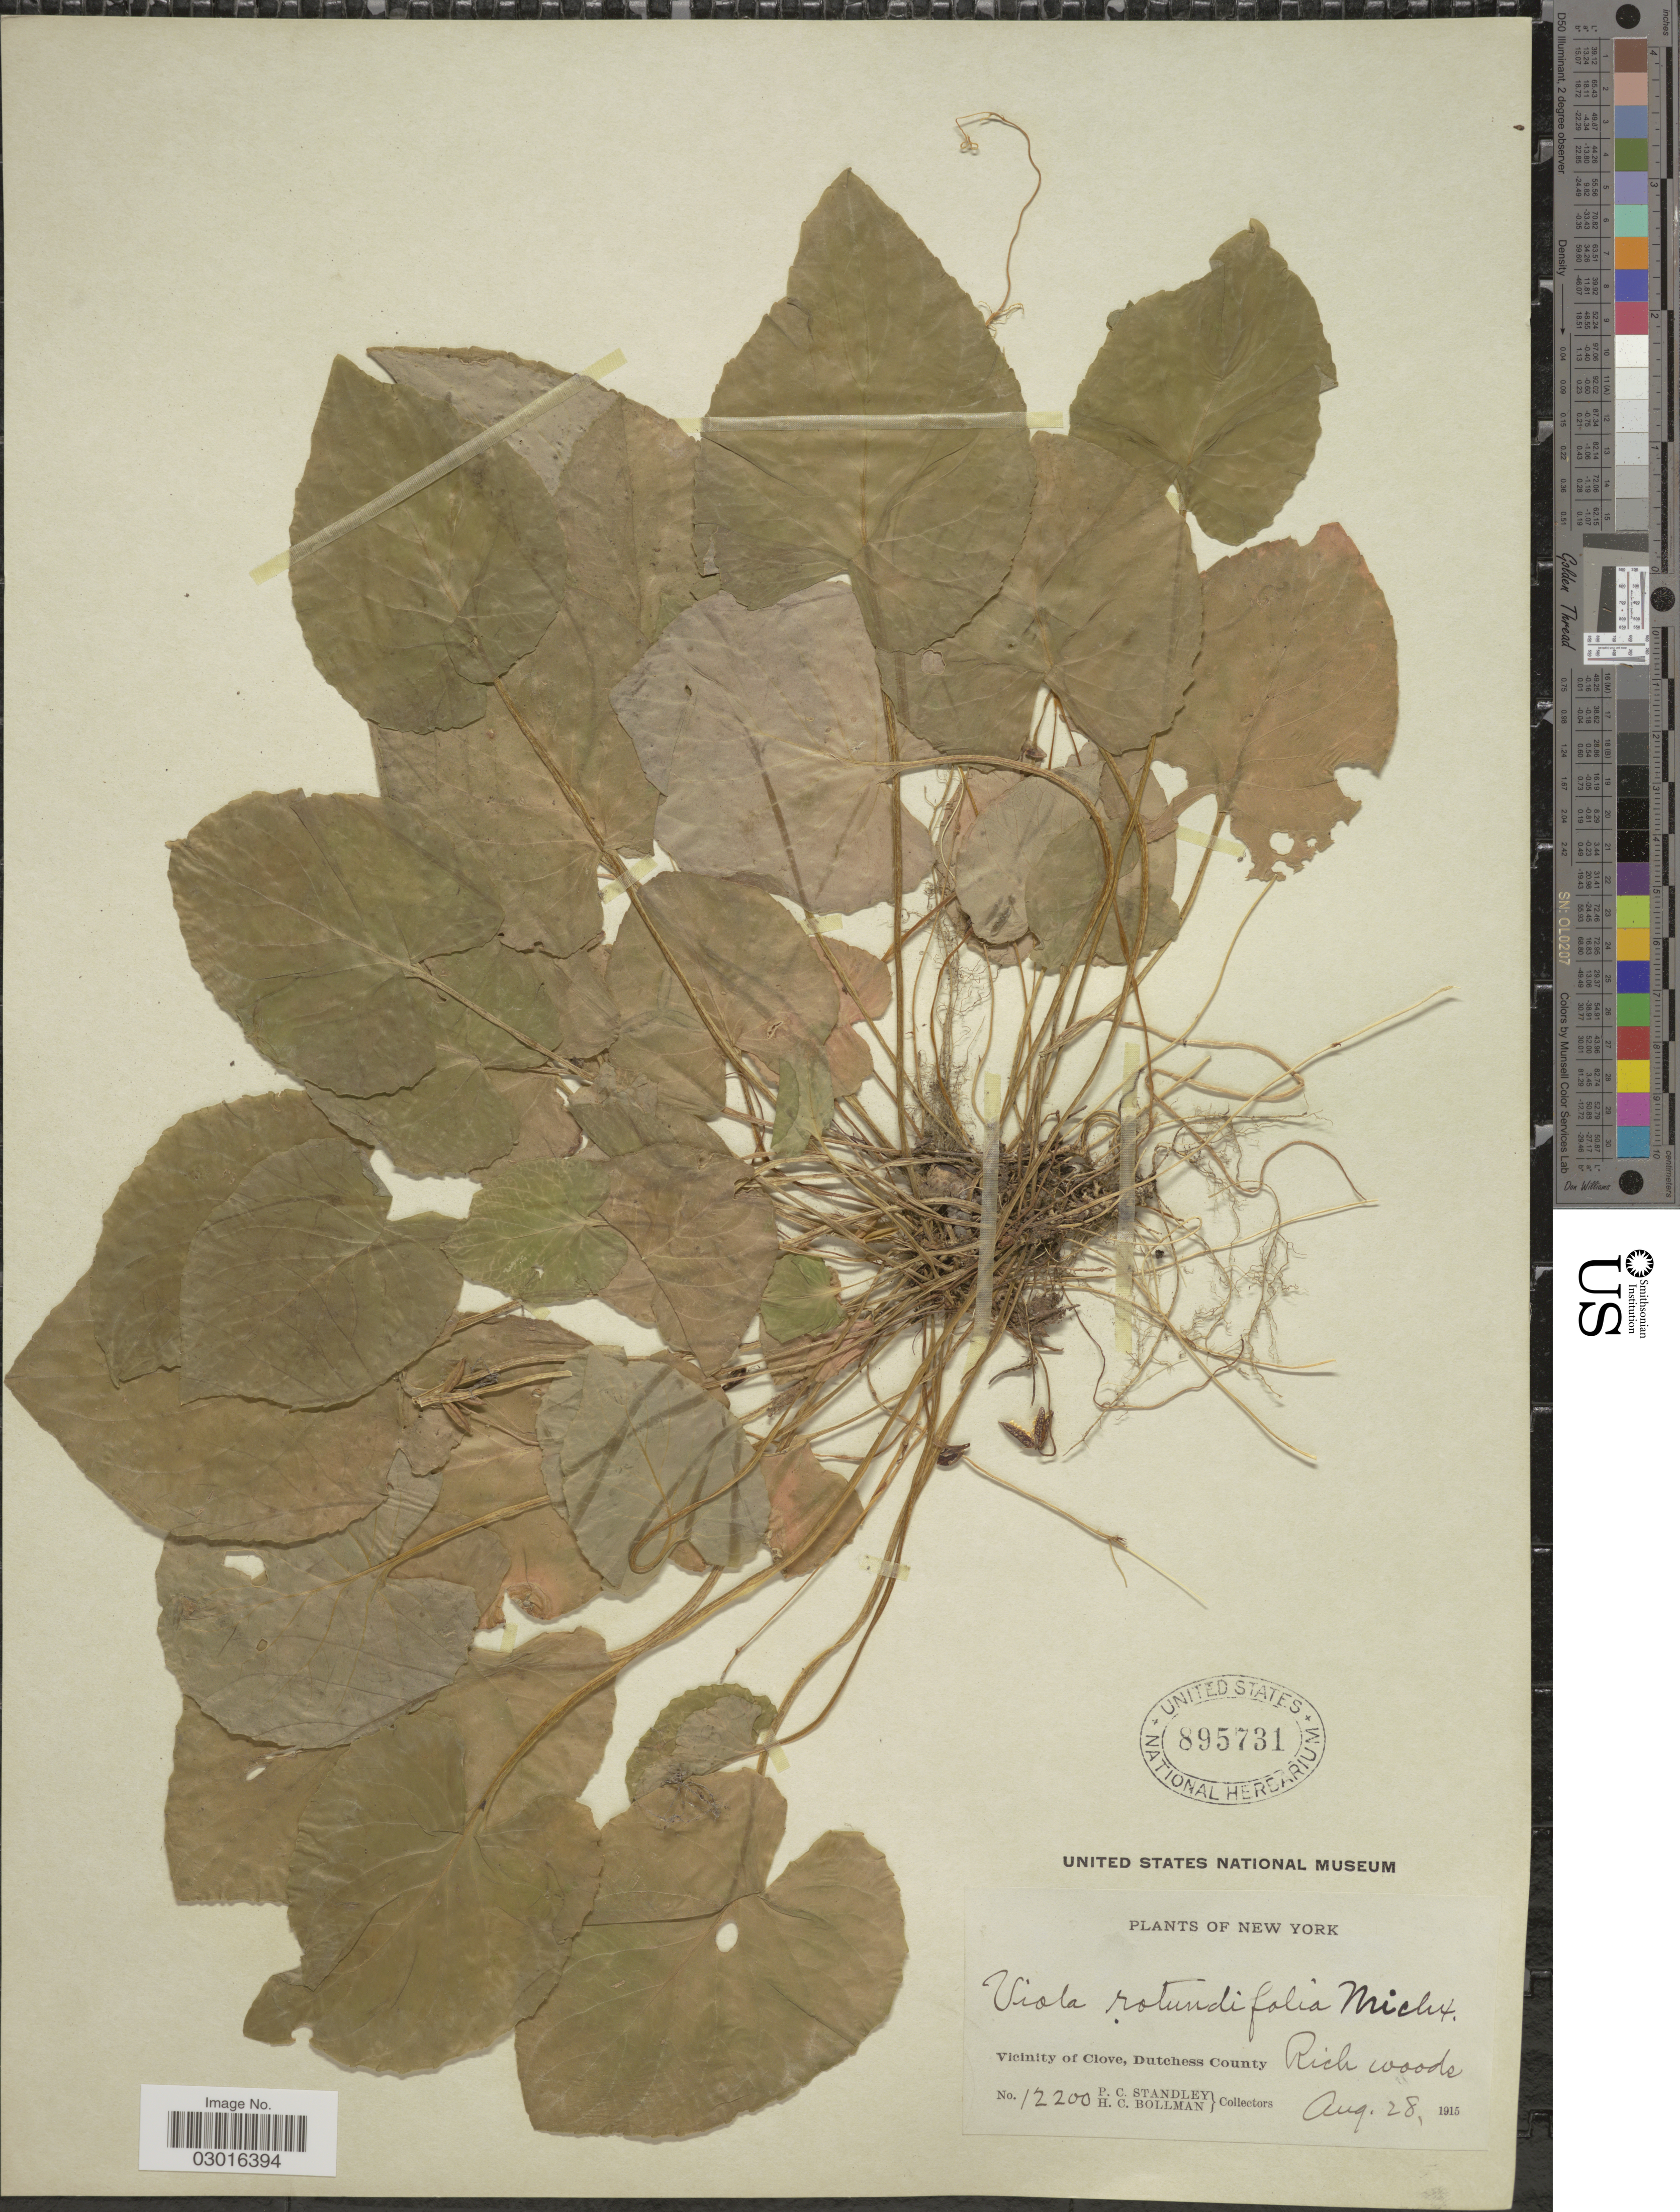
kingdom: Plantae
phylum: Tracheophyta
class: Magnoliopsida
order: Malpighiales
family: Violaceae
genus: Viola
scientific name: Viola rotundifolia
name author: Michx.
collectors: P. C. Standley & H. C. Bollman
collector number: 12200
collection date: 1915-08-28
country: United States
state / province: New York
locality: Vicinity of Clove, Dutchess County.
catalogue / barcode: US 895731